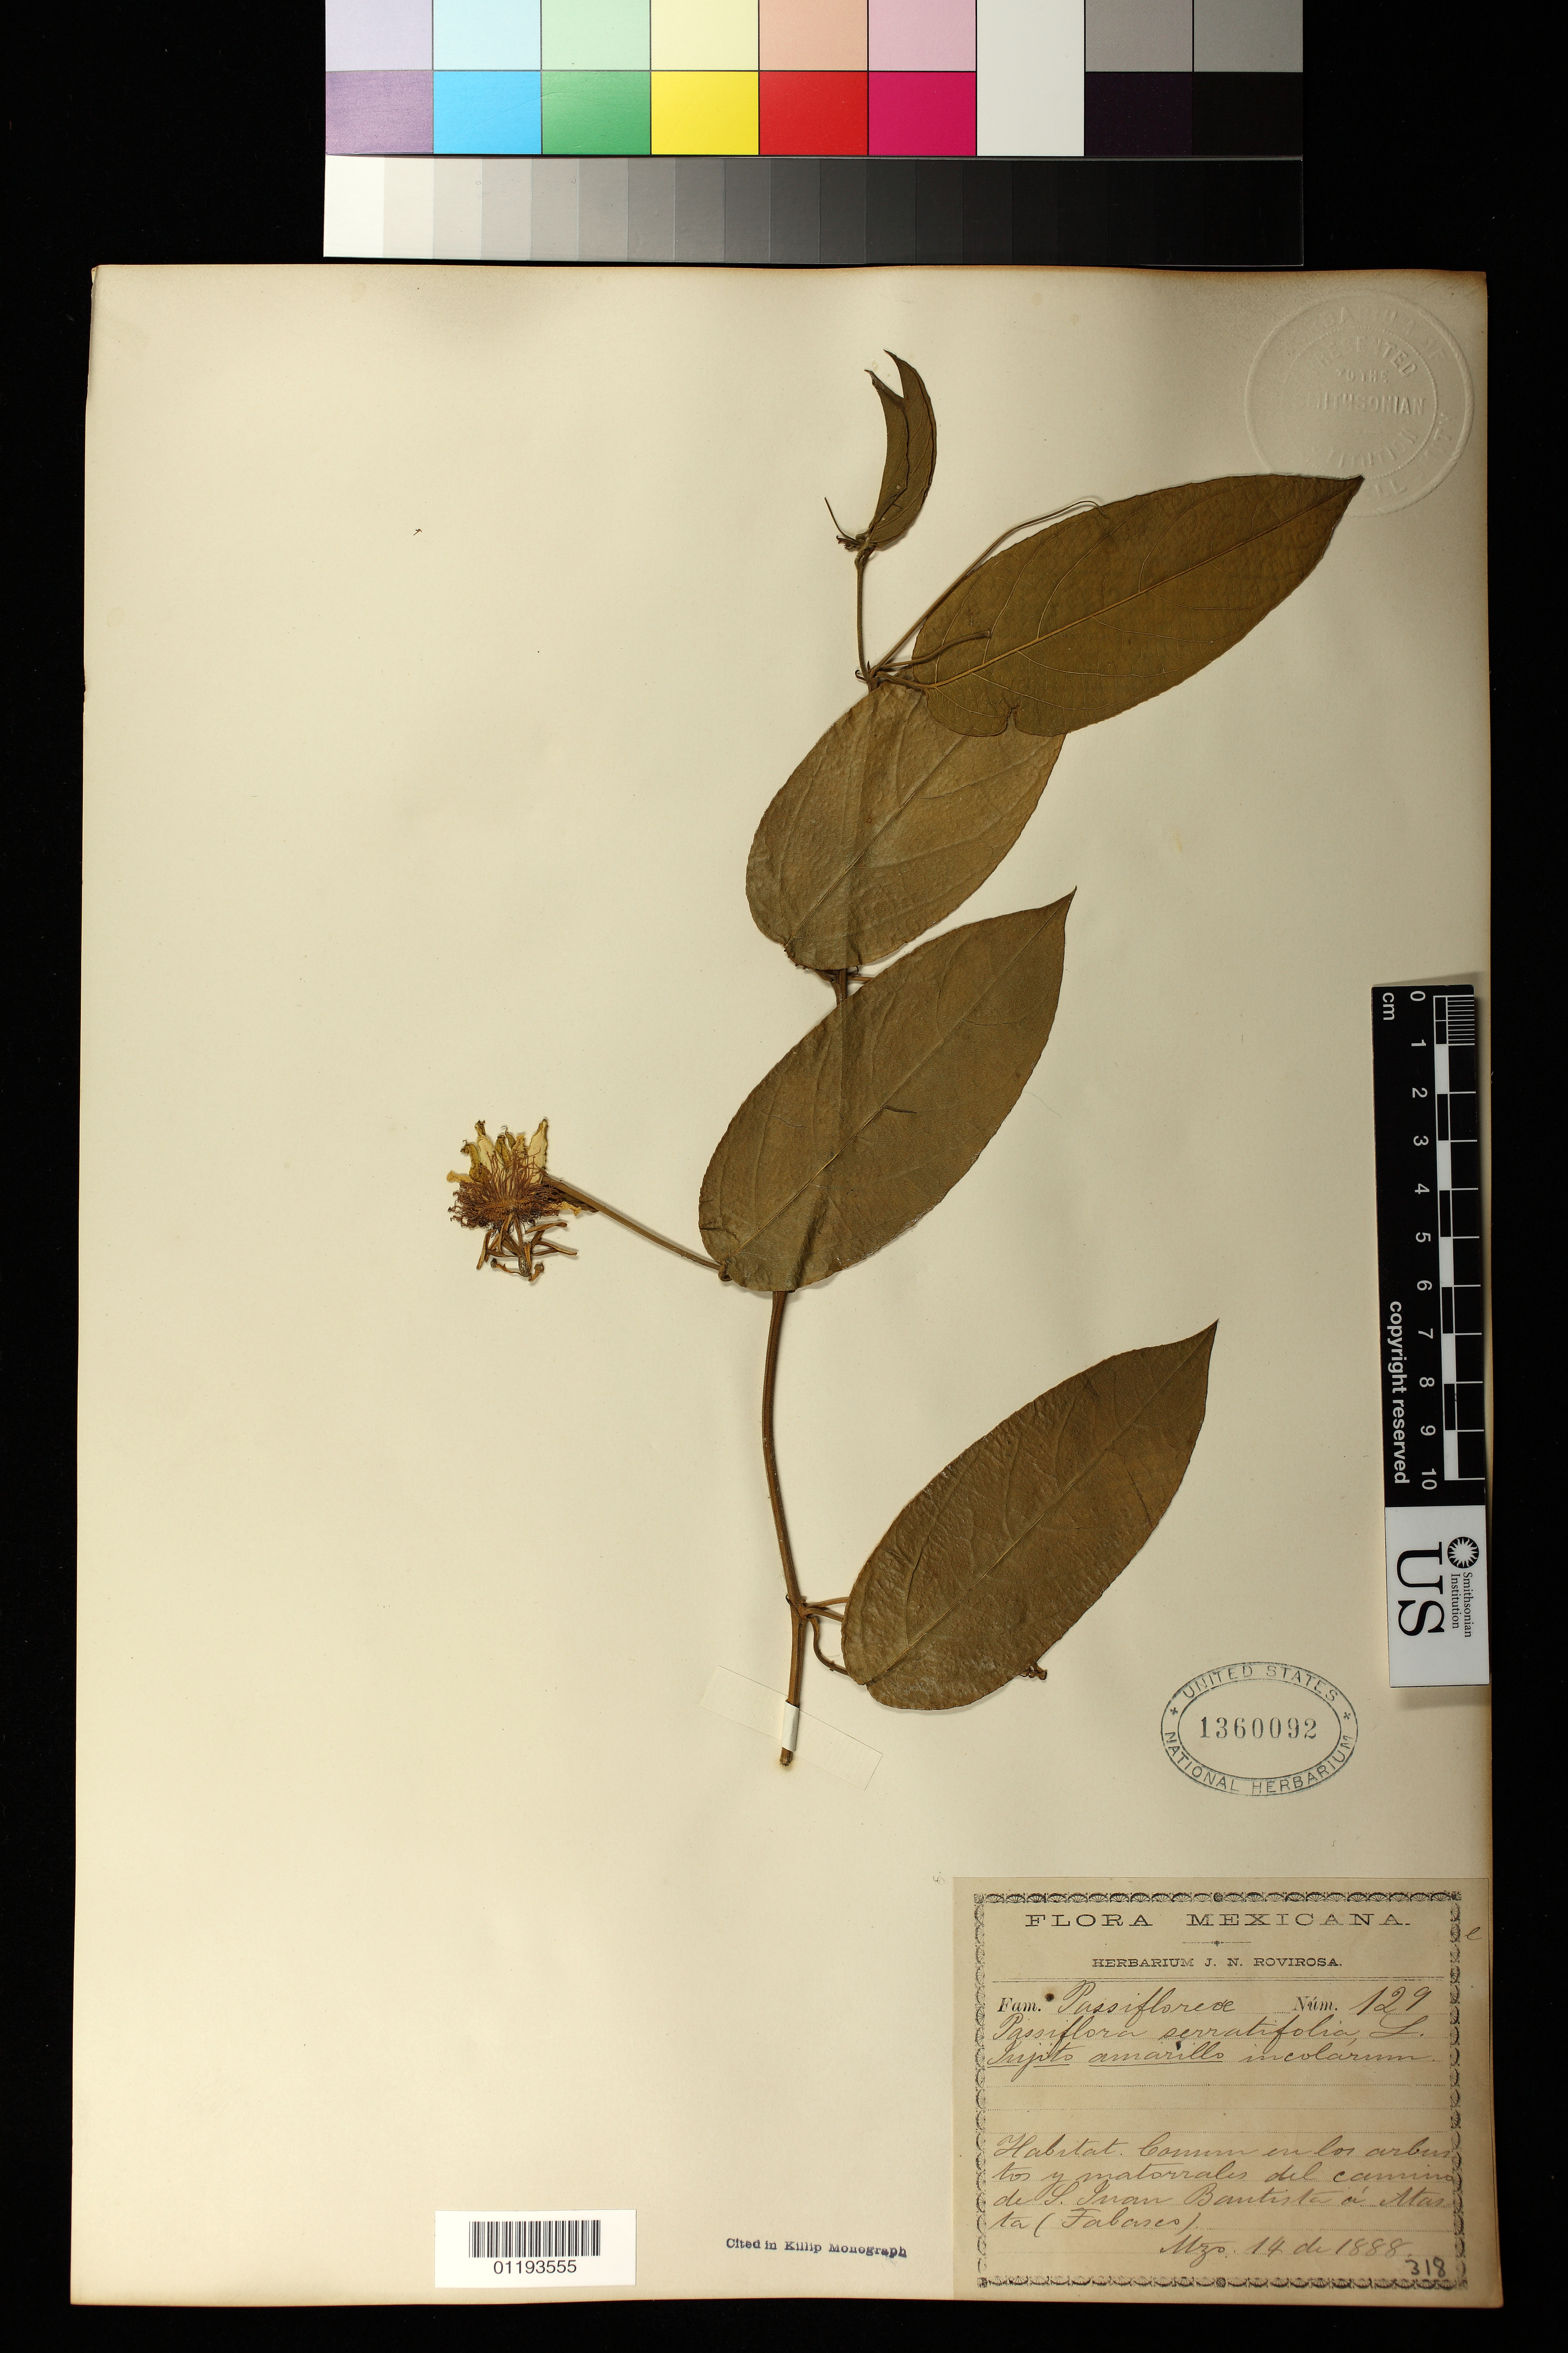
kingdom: Plantae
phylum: Tracheophyta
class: Magnoliopsida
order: Malpighiales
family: Passifloraceae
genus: Passiflora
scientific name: Passiflora serratifolia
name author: L.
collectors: J. N. Rovirosa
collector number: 129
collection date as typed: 1888 May 14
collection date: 1888-05-14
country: Mexico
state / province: Tabasco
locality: Matorrales del camino de San Bautista a Atasta (Tabasco)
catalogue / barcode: US 1360092